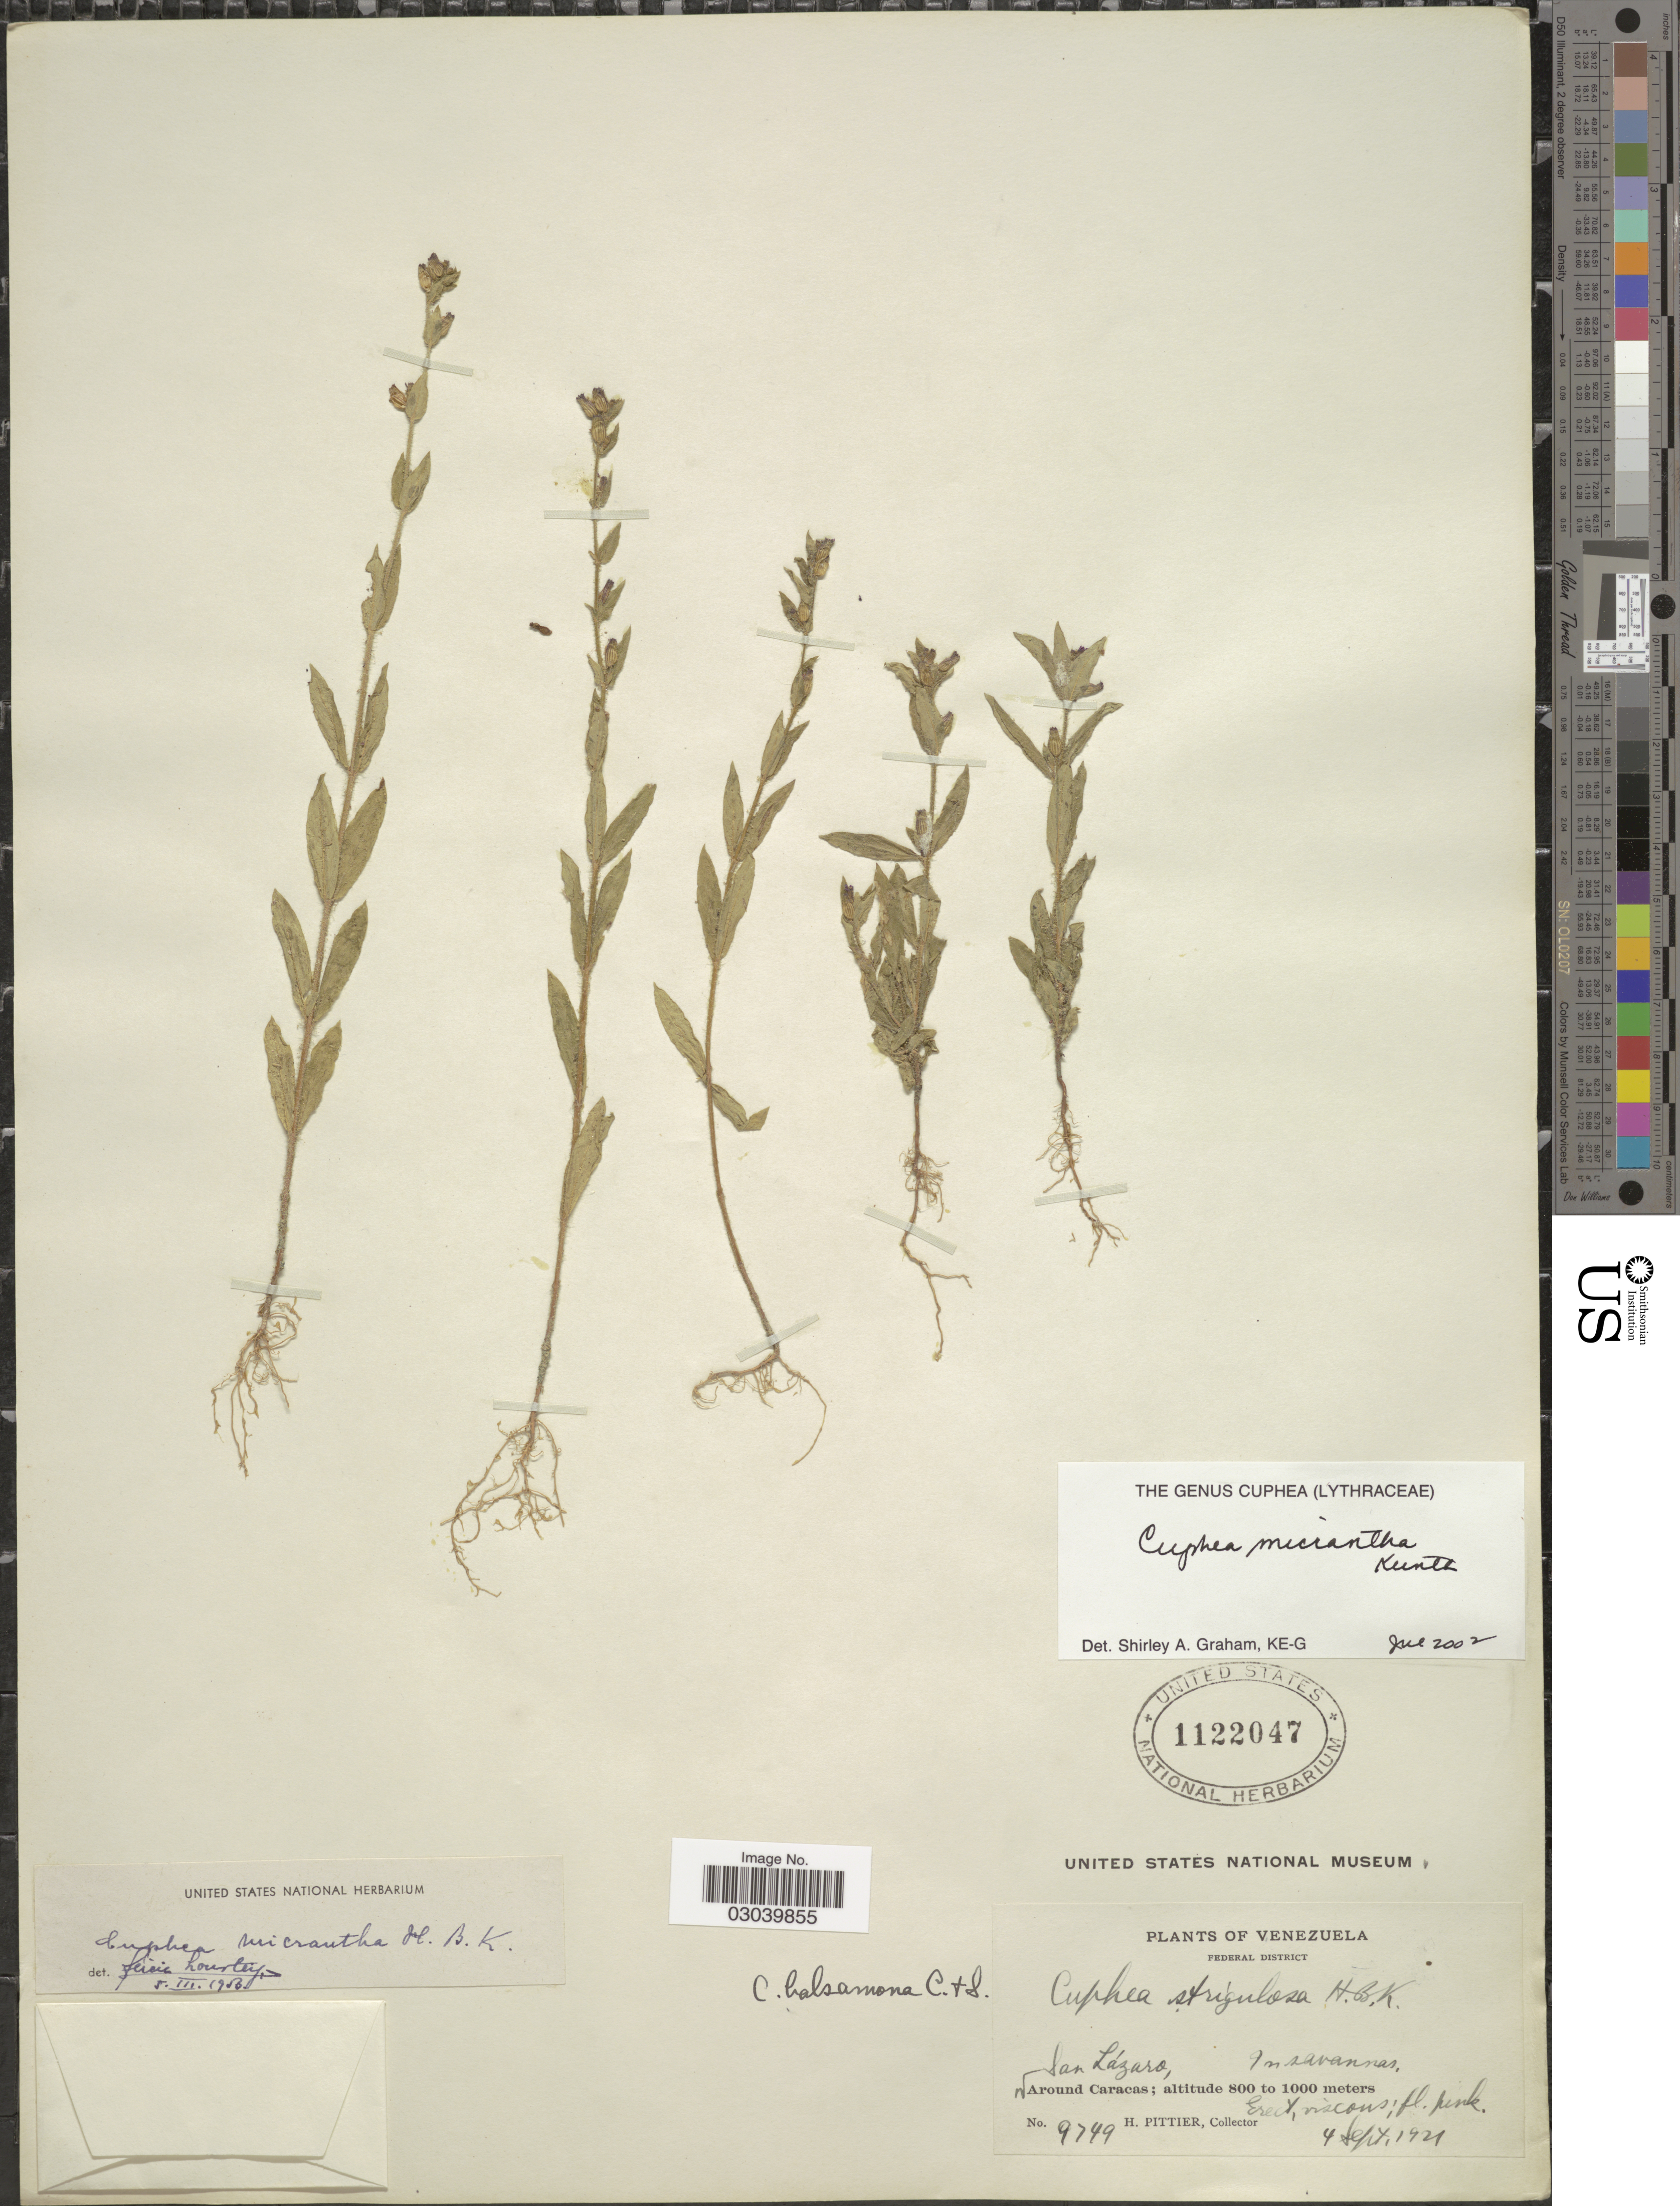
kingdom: Plantae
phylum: Tracheophyta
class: Magnoliopsida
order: Myrtales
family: Lythraceae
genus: Cuphea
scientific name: Cuphea micrantha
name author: Kunth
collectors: H. F. Pittier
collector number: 9749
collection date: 1921-09-04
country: Venezuela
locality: Federal District. San Lázaro. Around Caracas.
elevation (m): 1000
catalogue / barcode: US 1122047